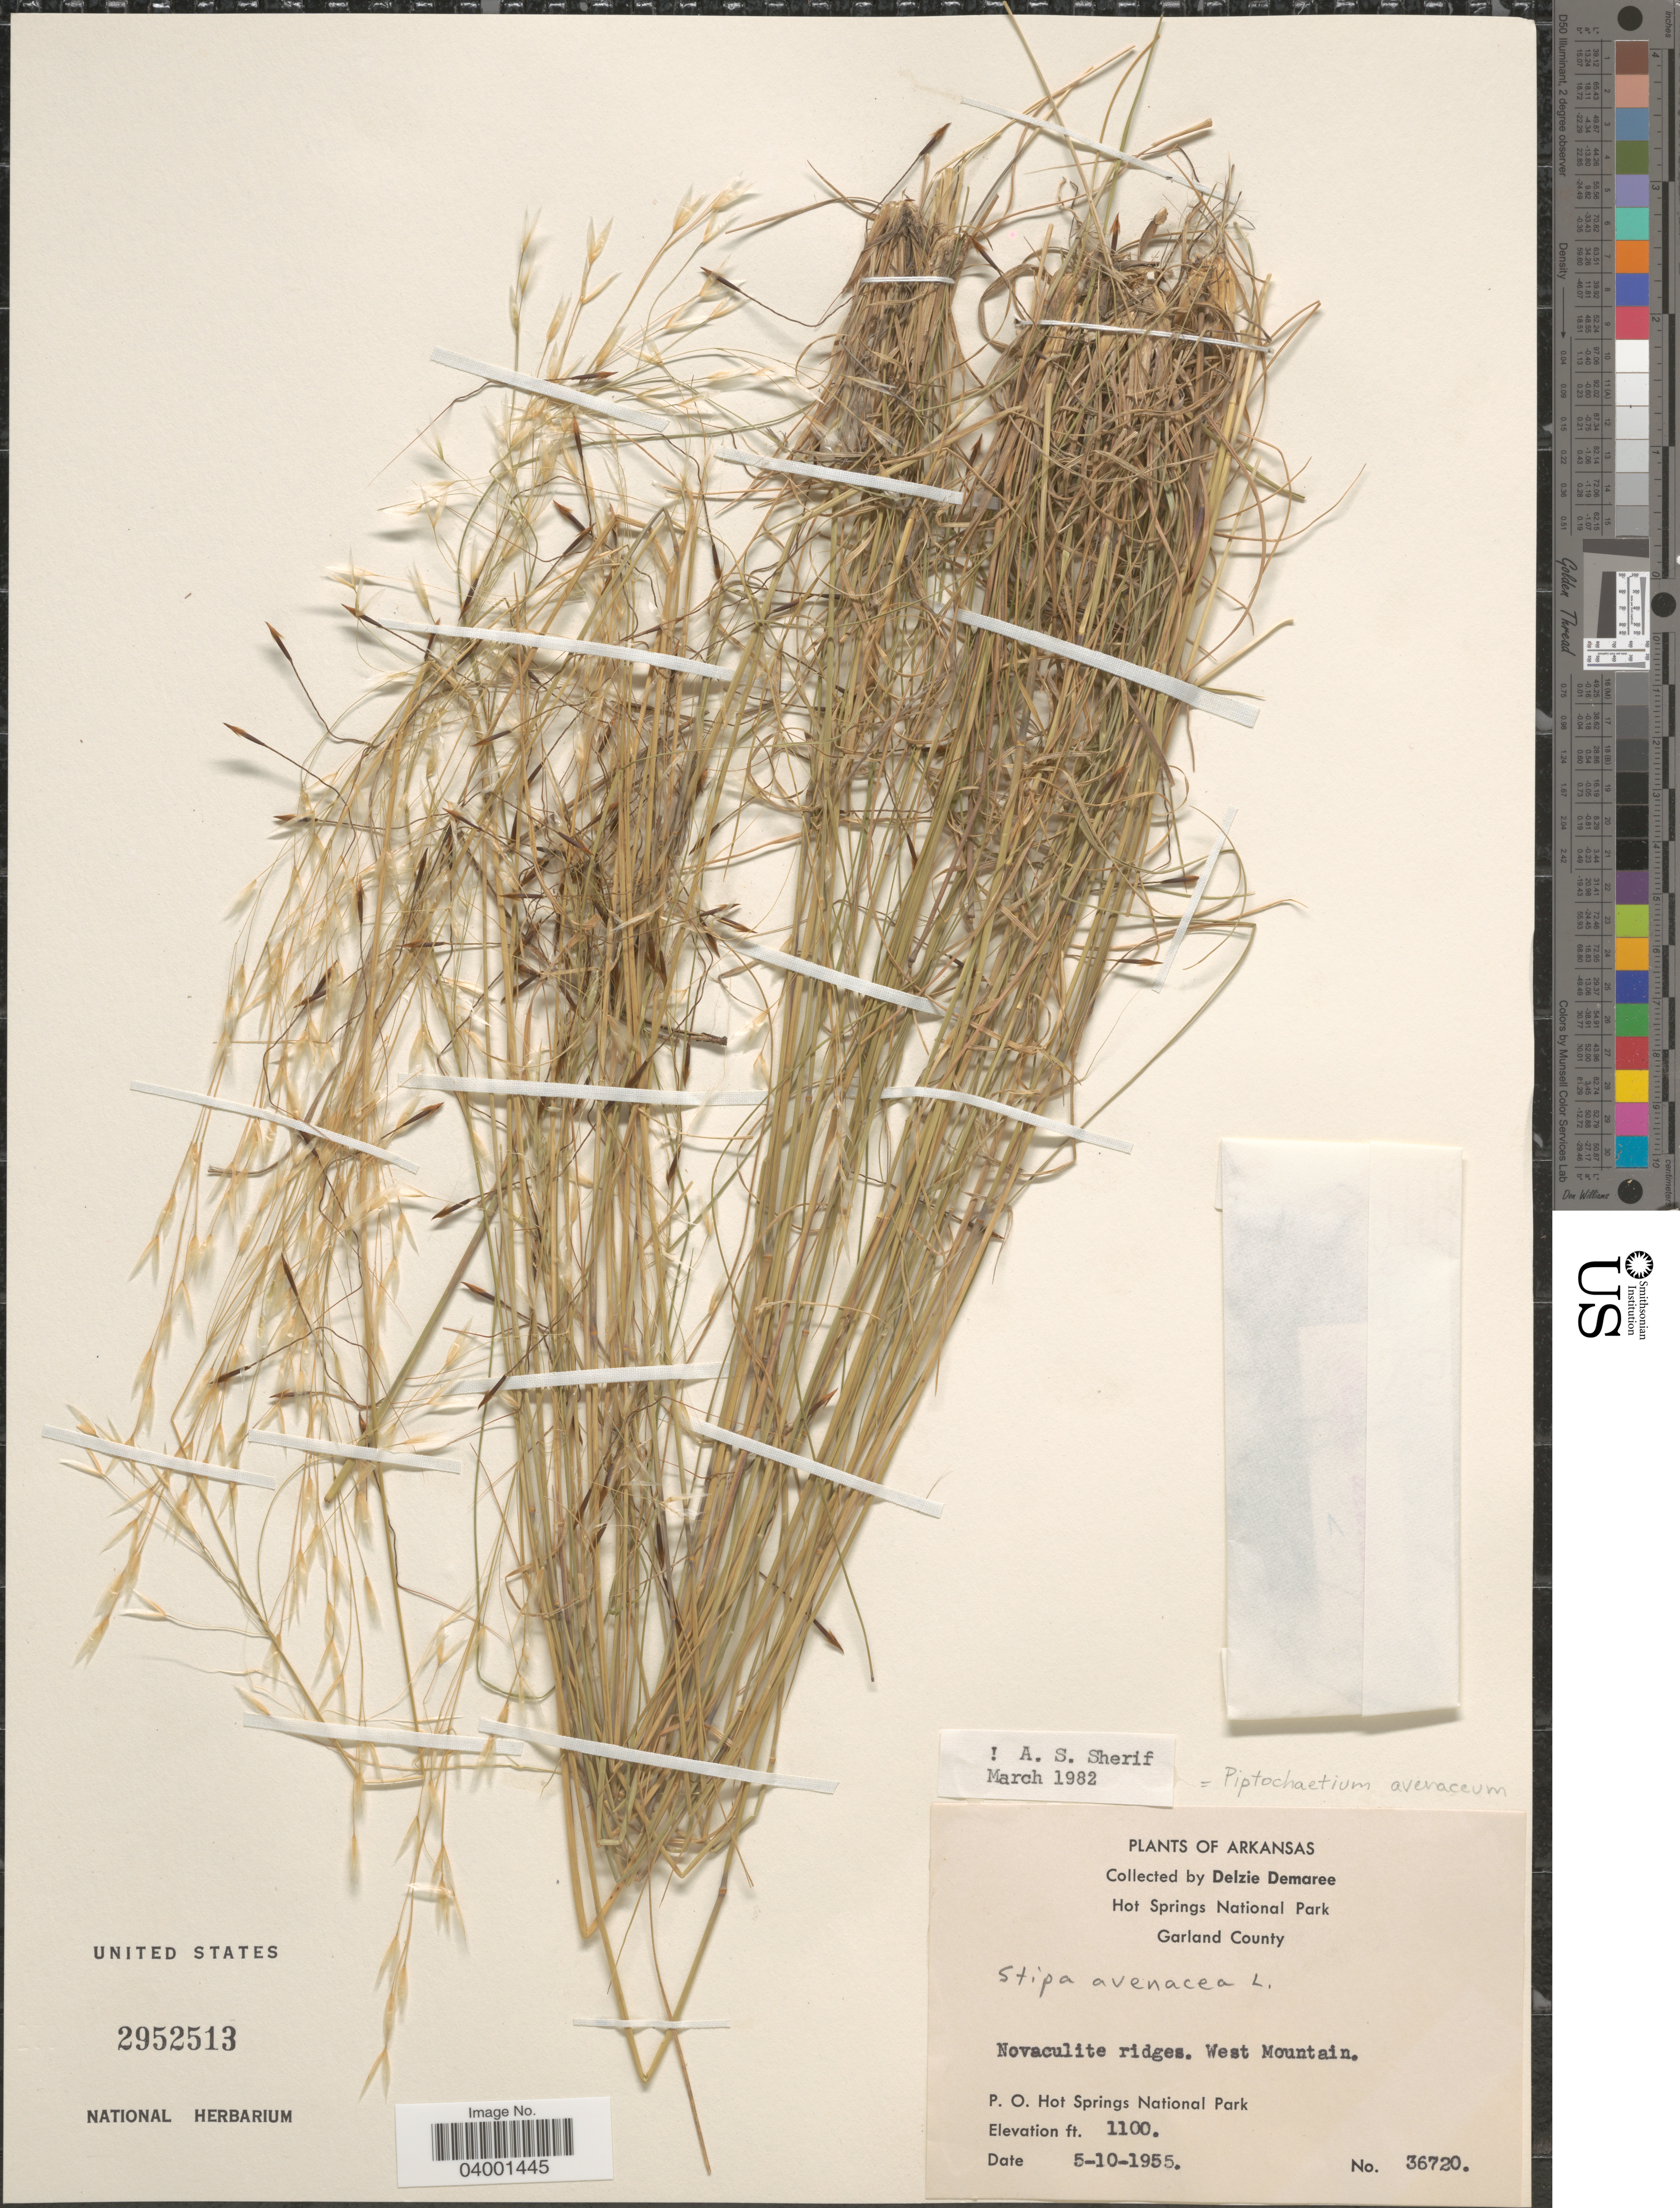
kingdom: Plantae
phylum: Tracheophyta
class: Liliopsida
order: Poales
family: Poaceae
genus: Piptochaetium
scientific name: Piptochaetium avenaceum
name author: (L.) Parodi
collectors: D. Demaree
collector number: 36720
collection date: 1955-05-10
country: United States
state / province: Arkansas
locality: Hot Springs National Park. Garland County. West Mountain. P. O. Hot Springs National Park.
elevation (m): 335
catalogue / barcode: US 2952513